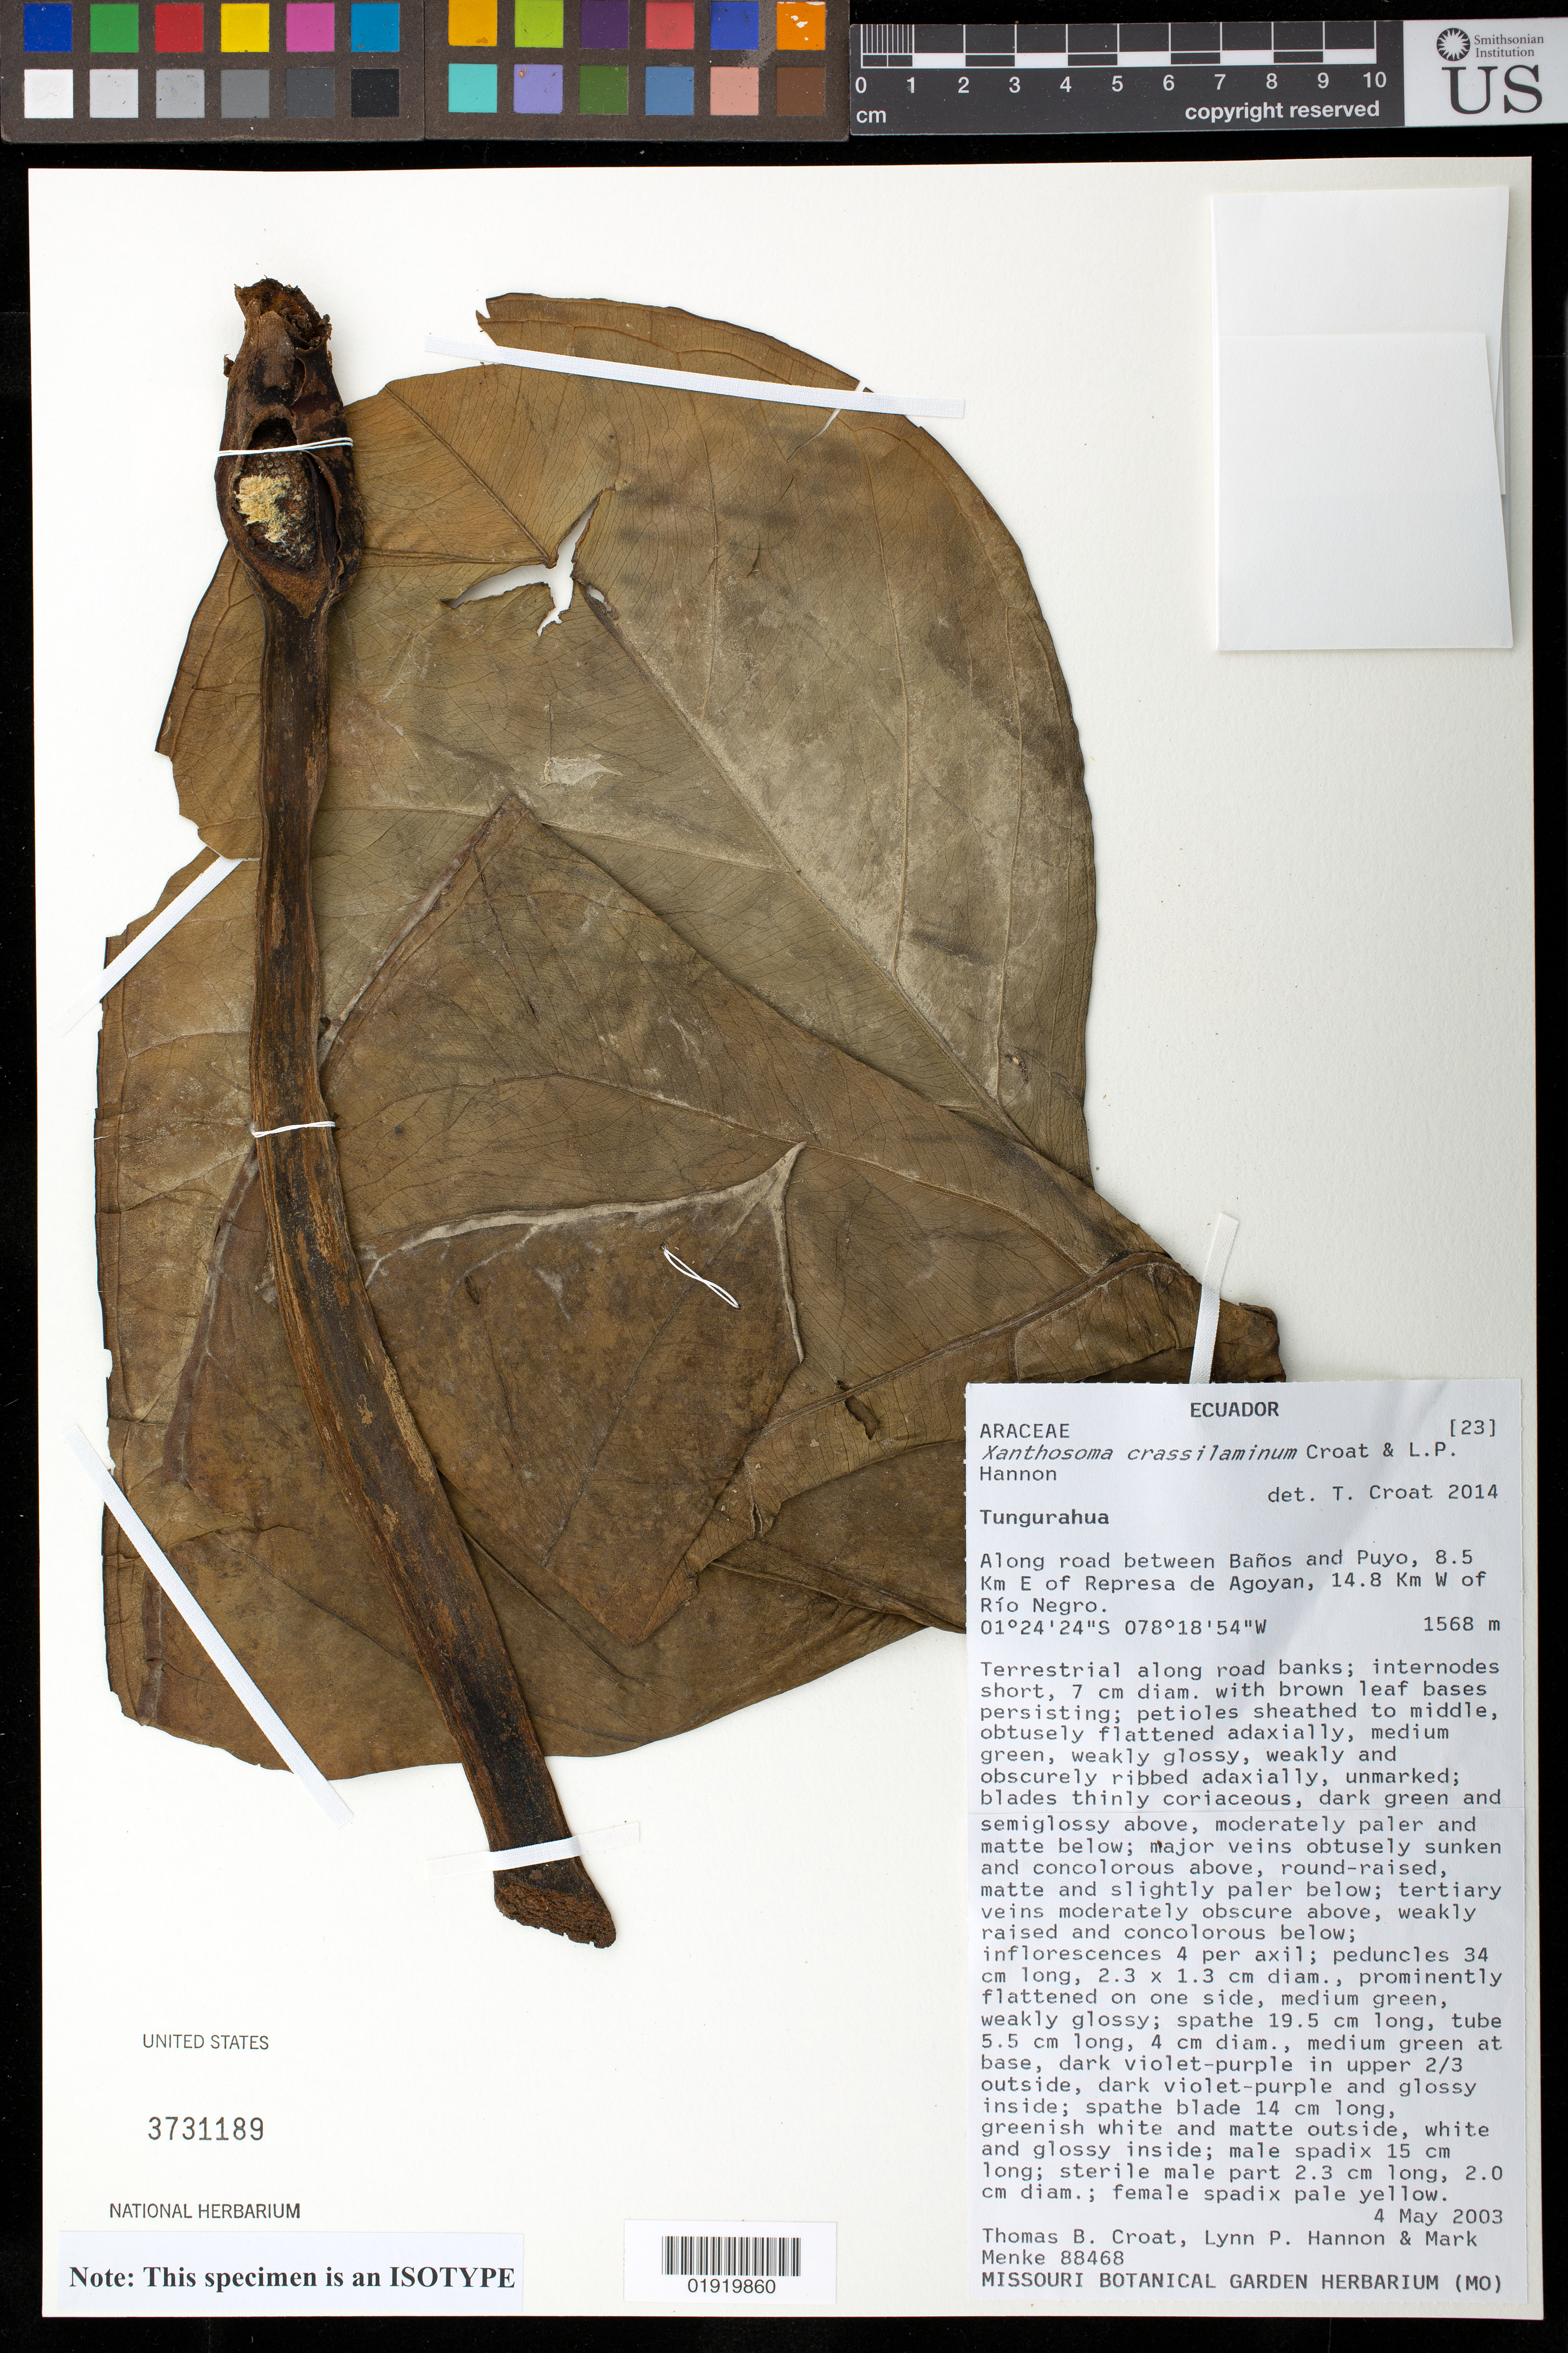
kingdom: Plantae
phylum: Tracheophyta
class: Liliopsida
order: Alismatales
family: Araceae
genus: Xanthosoma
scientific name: Xanthosoma crassilaminum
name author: Croat & L.P. Hannon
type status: Isotype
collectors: T. B. Croat, L. Hannon & M. Menke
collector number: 88468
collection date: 2003-05-04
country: Ecuador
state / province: Tungurahua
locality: Along road between Baños and Puyo, 8.5 km E of Represa de Agoyan, 14.8 km W of Río Negro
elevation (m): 1568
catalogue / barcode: US 3731189